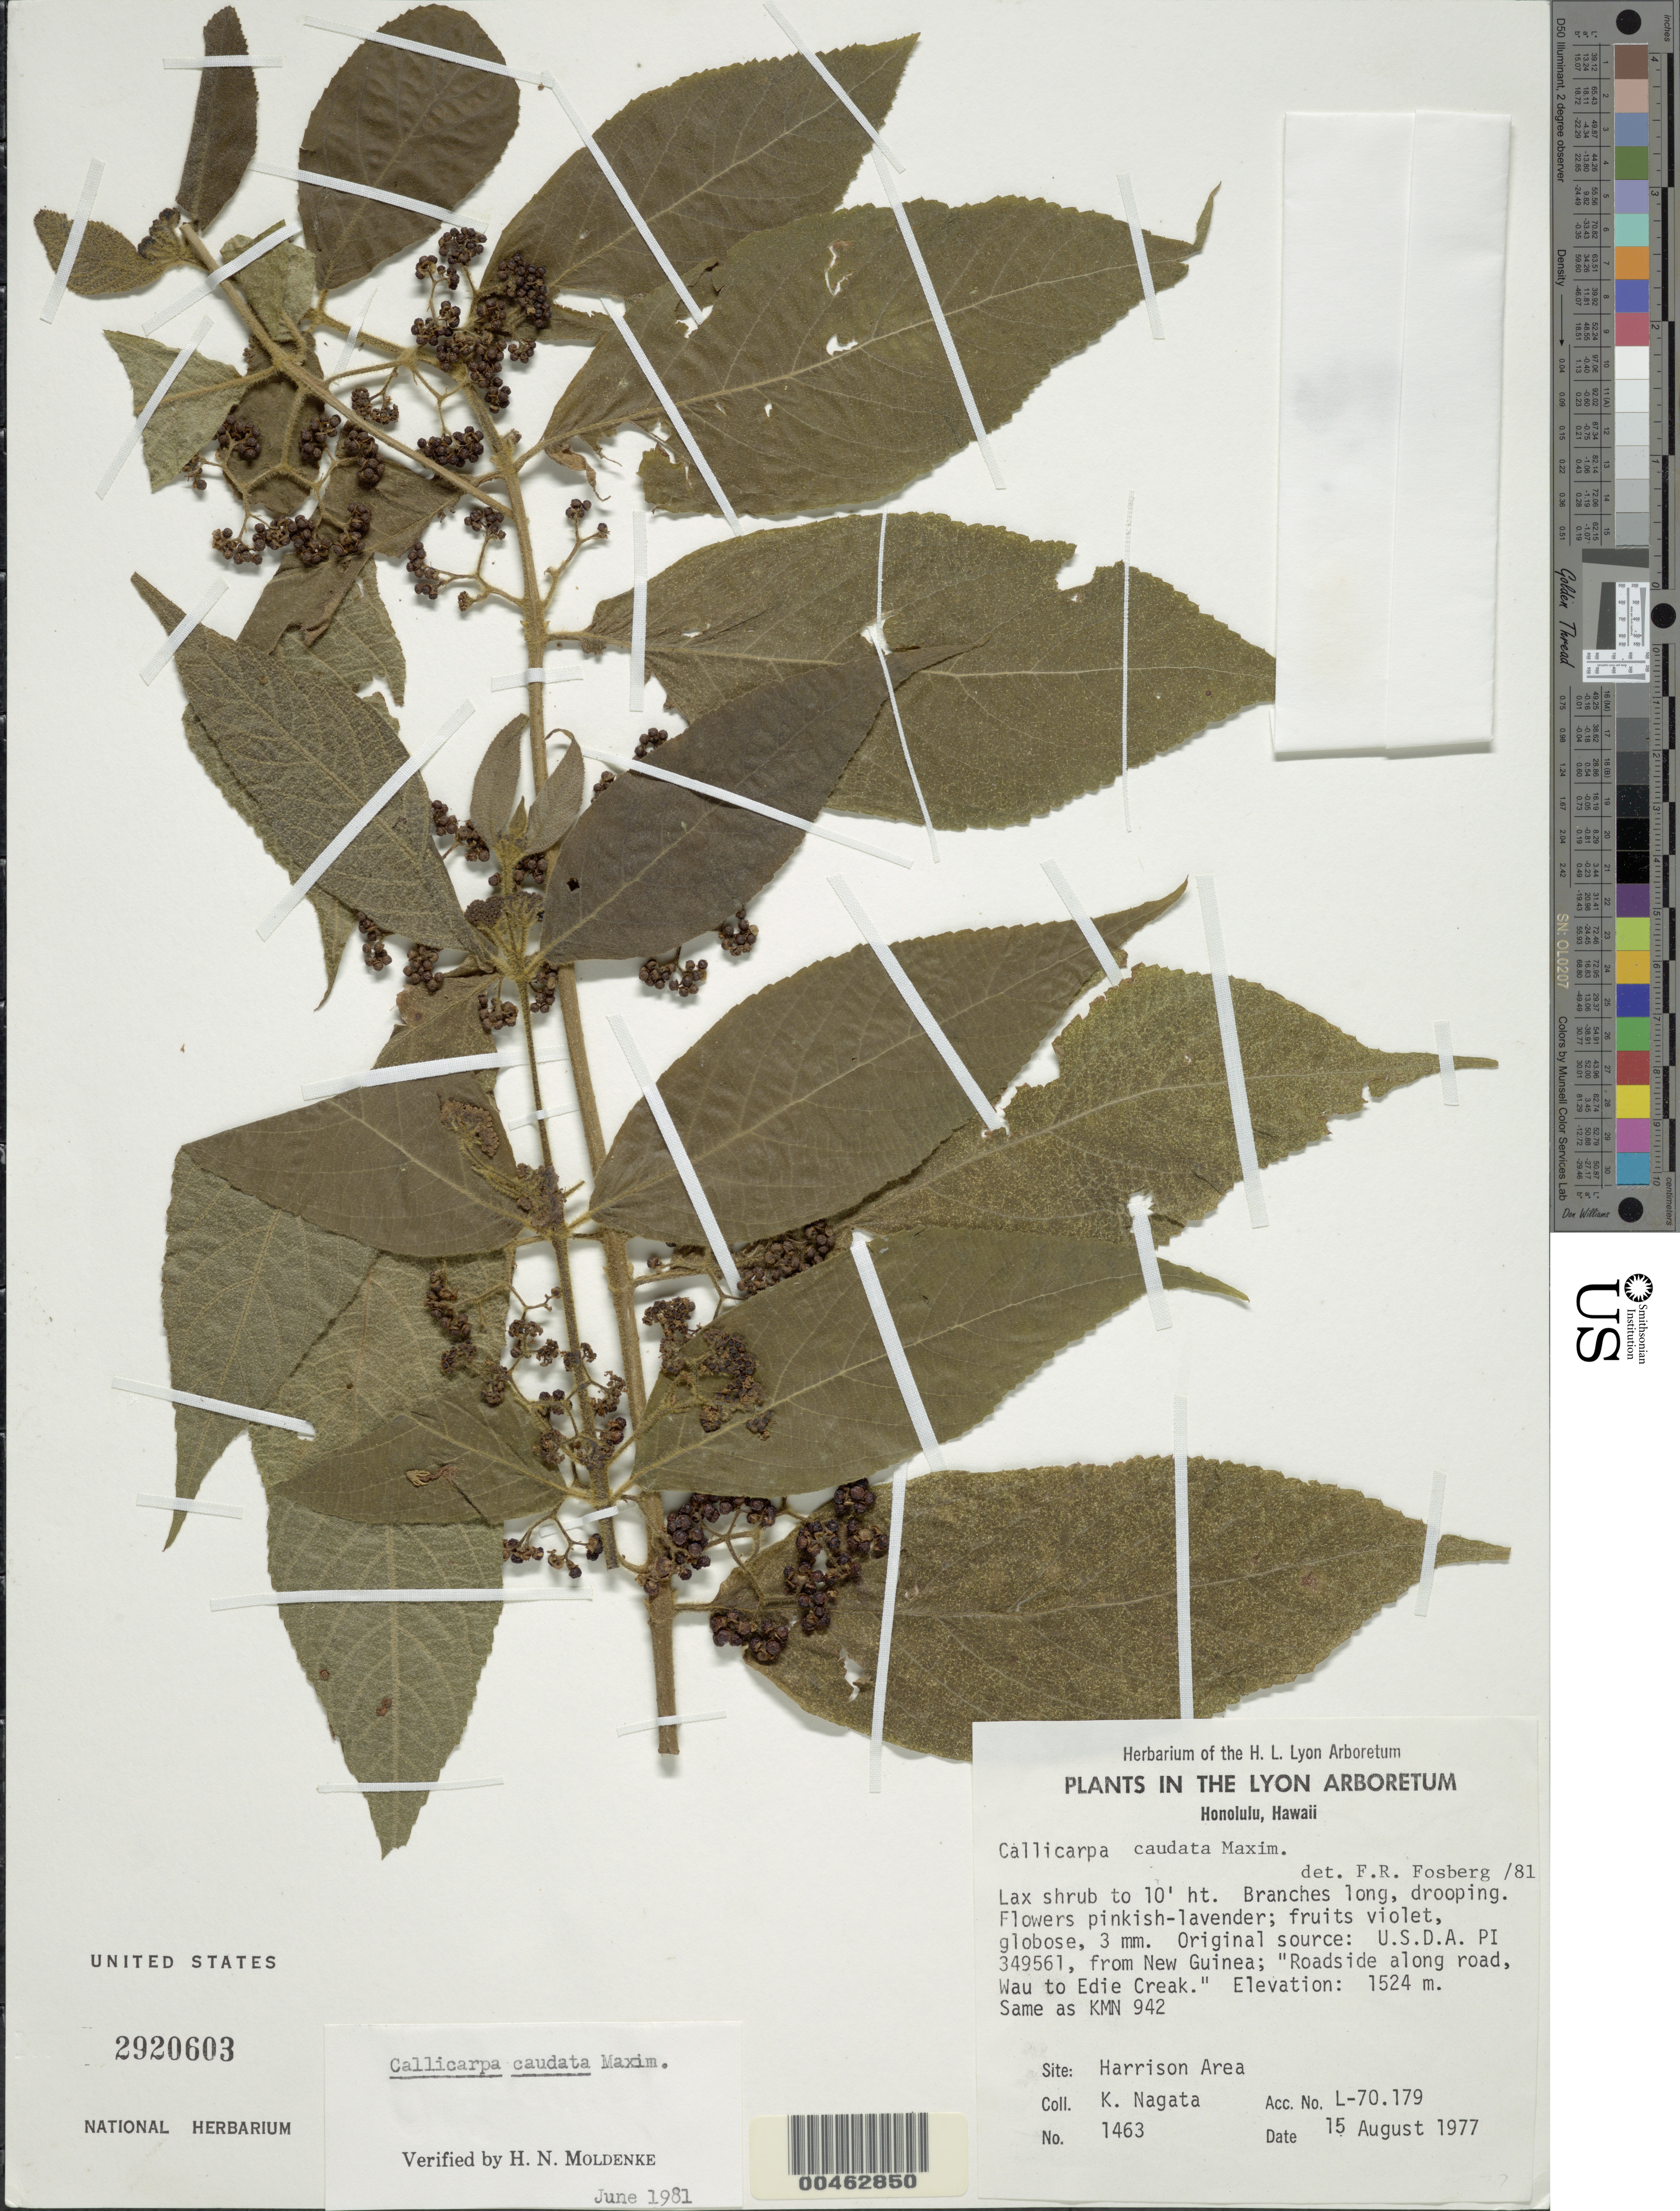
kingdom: Plantae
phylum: Tracheophyta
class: Magnoliopsida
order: Lamiales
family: Lamiaceae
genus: Callicarpa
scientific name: Callicarpa caudata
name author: Maxim.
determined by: Fosberg, F. R.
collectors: K. Nagata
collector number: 1463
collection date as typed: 15 Aug 1977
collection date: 1977-08-15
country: United States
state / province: Hawaii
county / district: Honolulu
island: Oahu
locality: Honolulu, Lyon Arboretum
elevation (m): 1524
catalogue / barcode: US 2920603